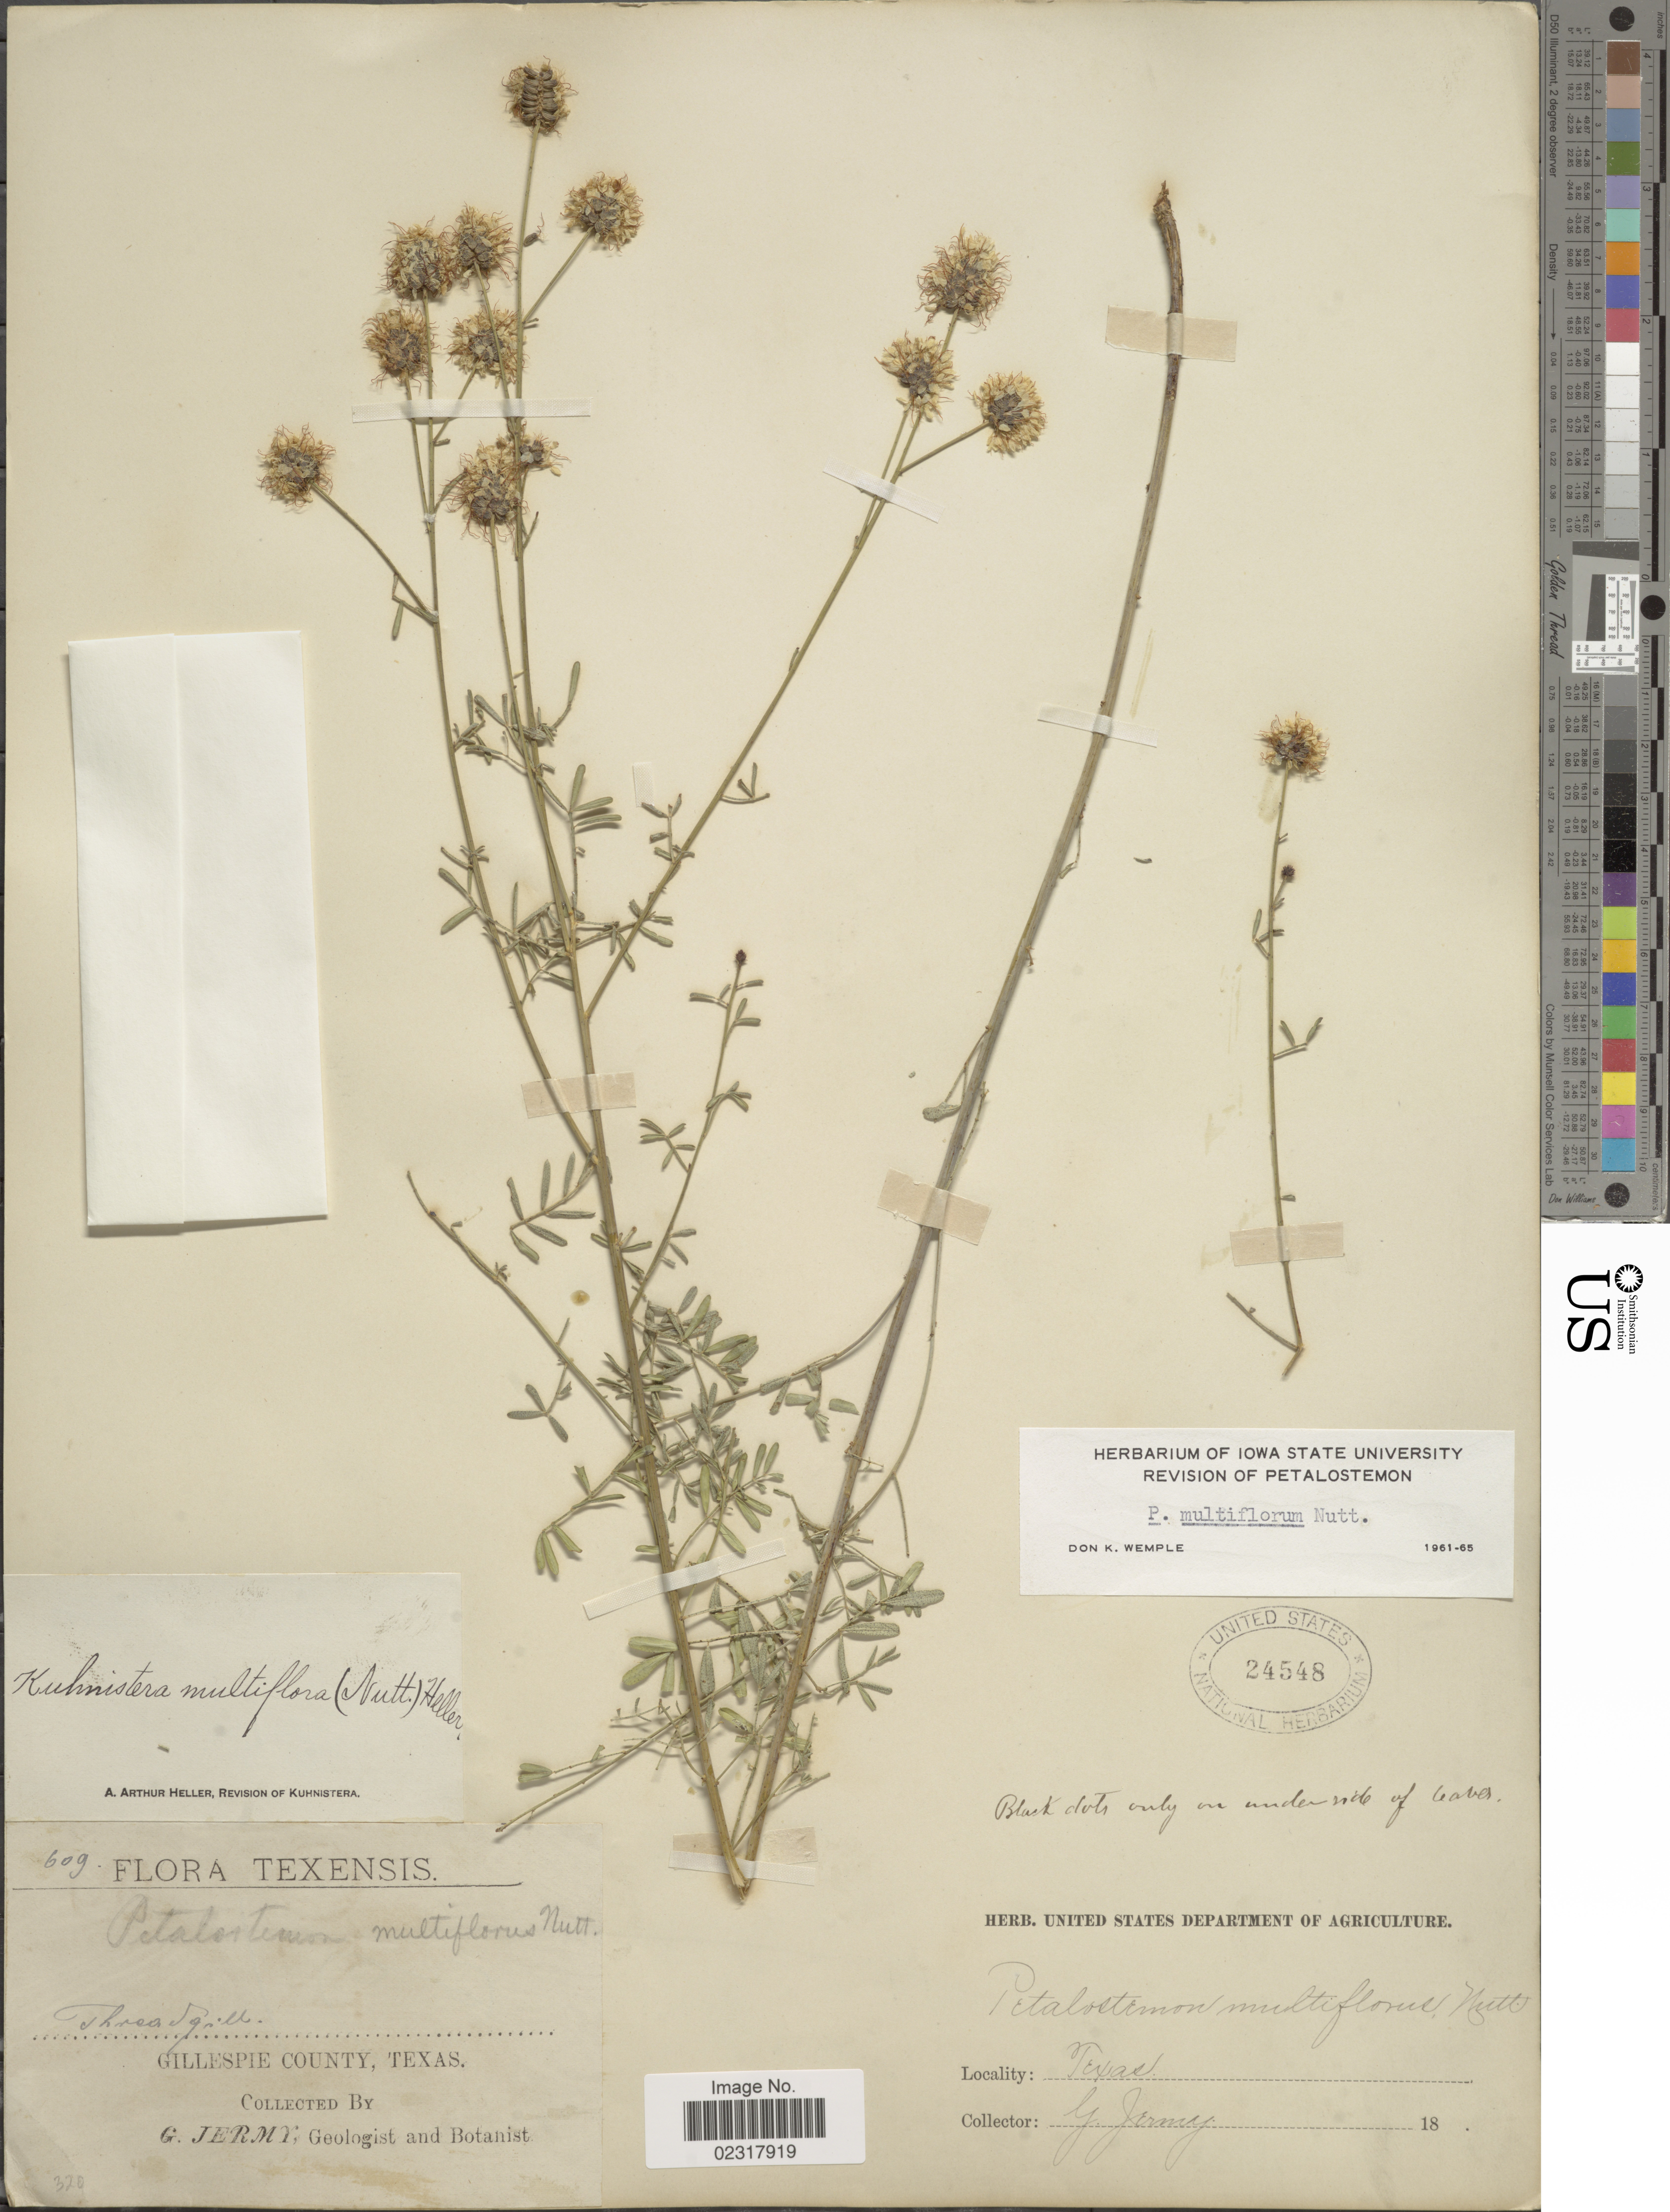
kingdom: Plantae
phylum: Tracheophyta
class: Magnoliopsida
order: Fabales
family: Fabaceae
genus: Dalea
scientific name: Dalea multiflora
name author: (Nutt.) Shinners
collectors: G. Jermy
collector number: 609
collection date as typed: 18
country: United States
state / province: Texas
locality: Threadgill. Gillespie County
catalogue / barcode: US 24548